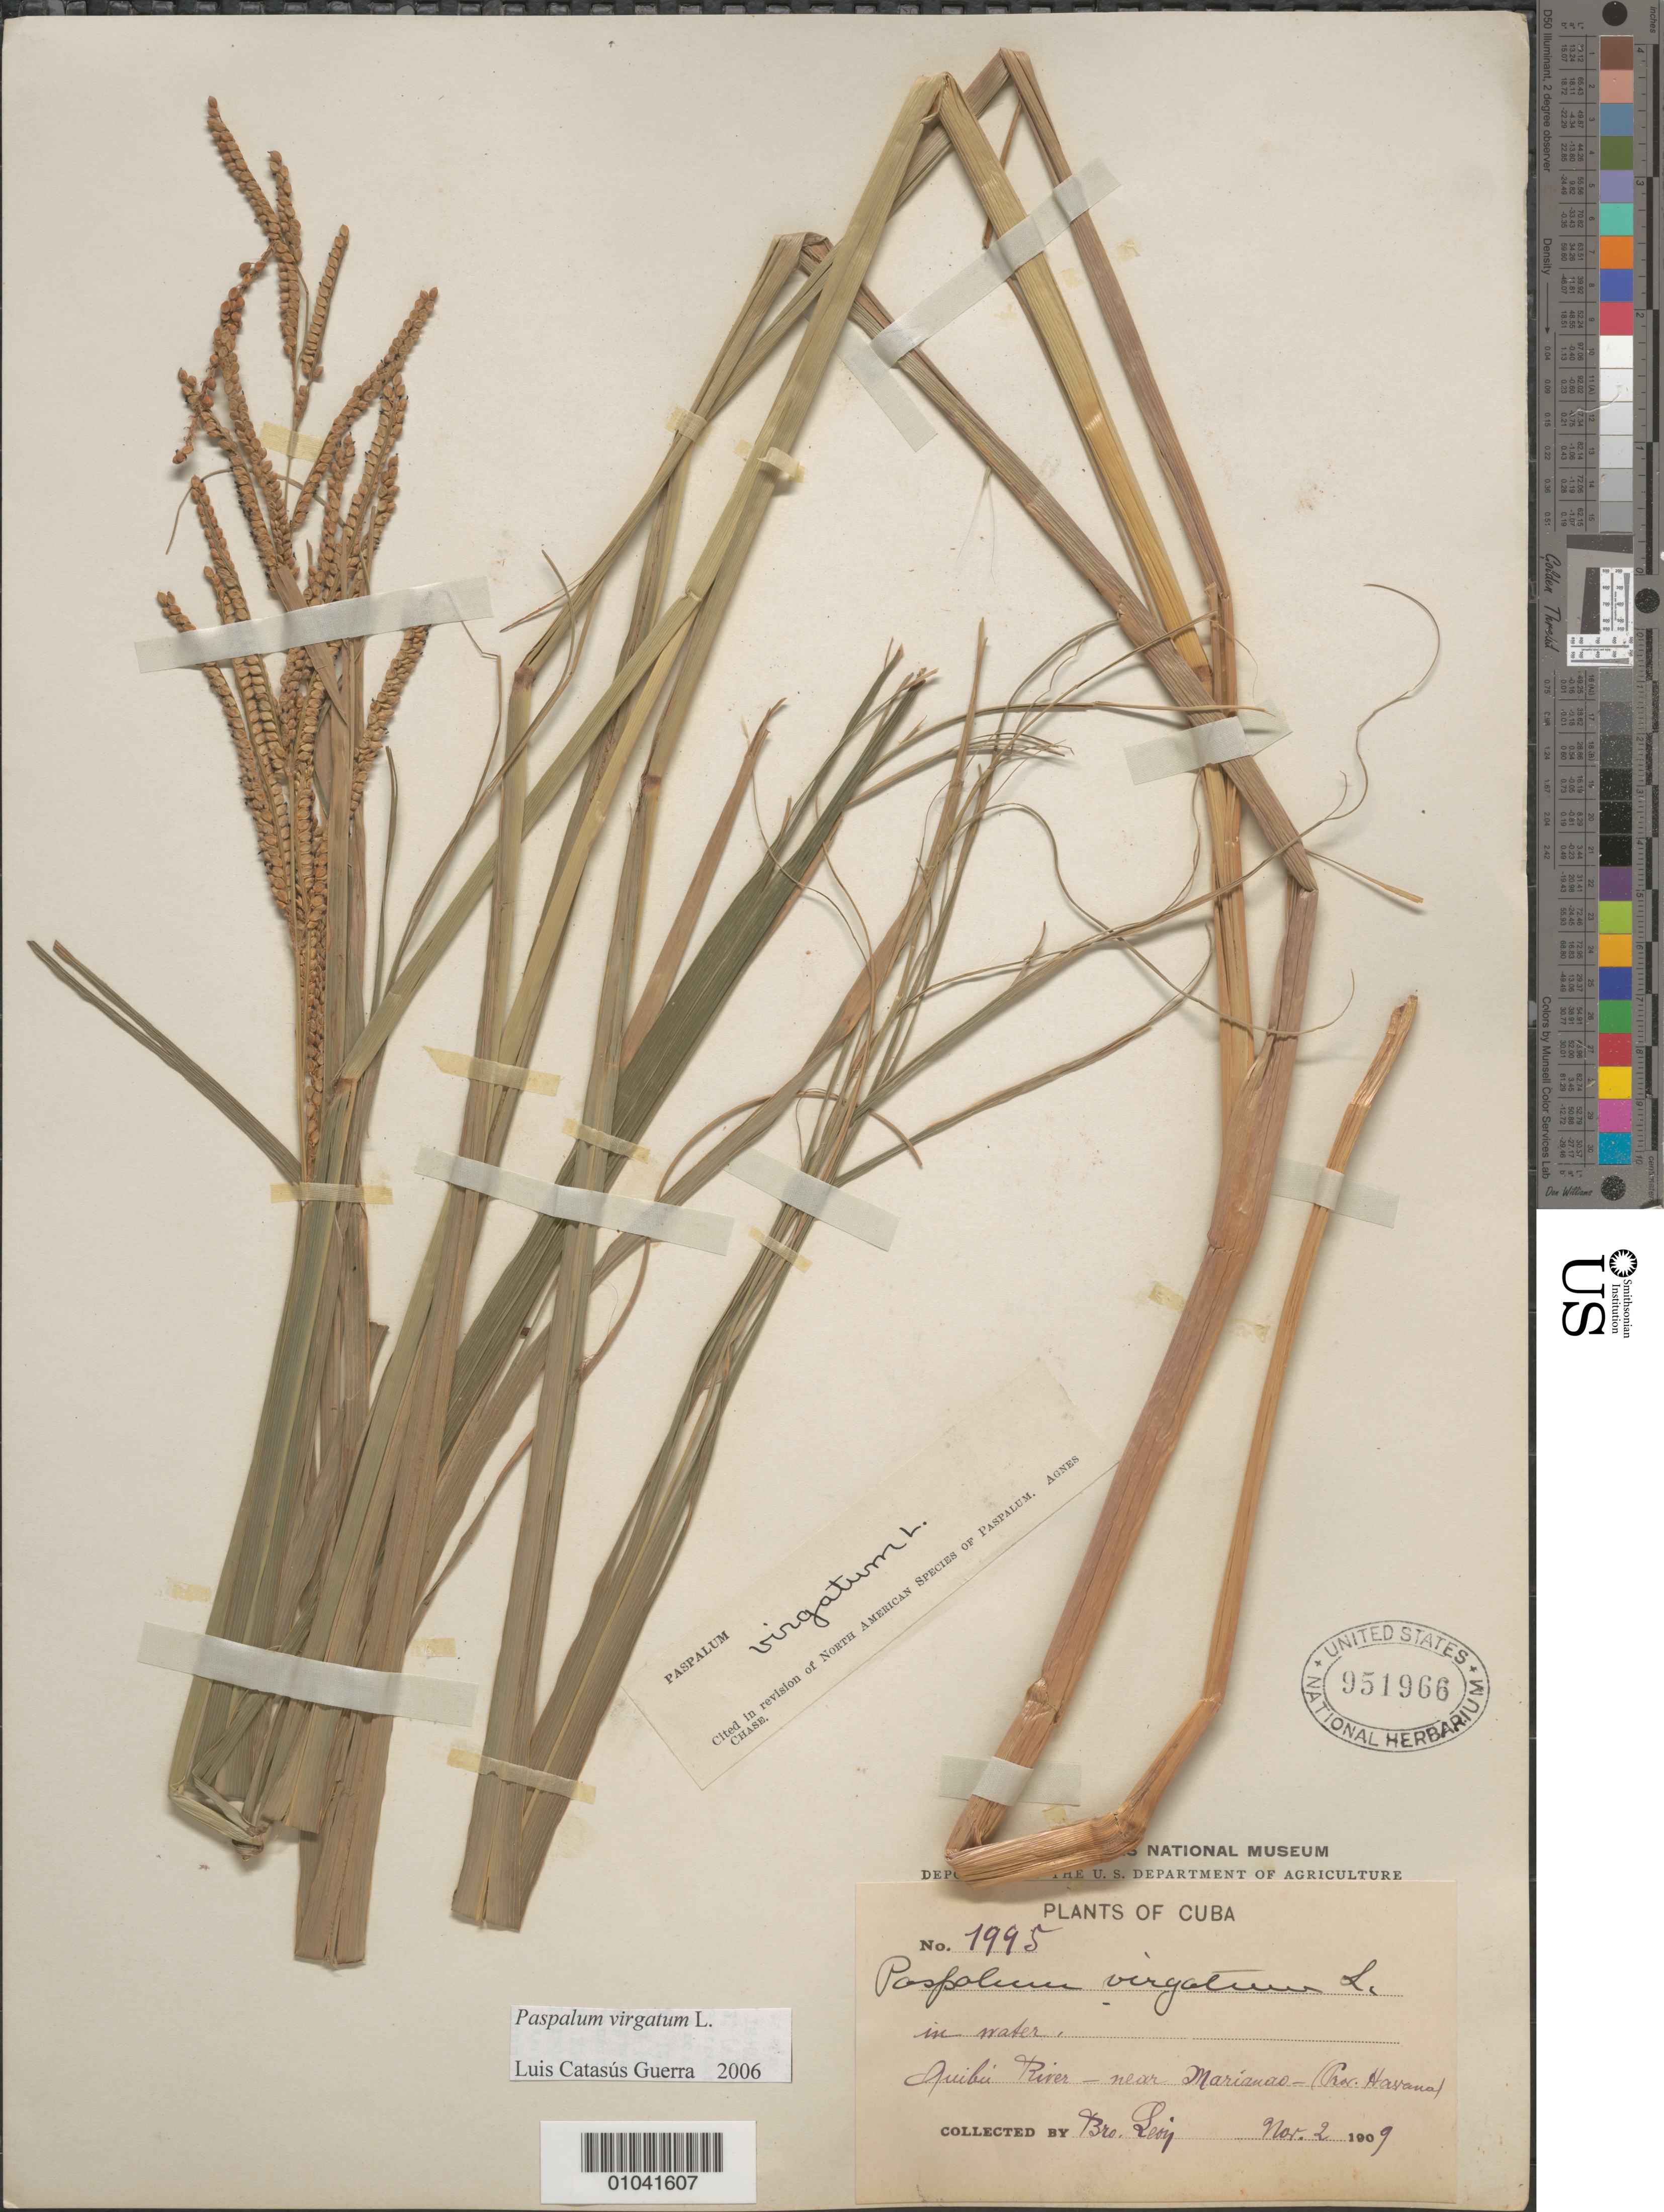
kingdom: Plantae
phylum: Tracheophyta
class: Liliopsida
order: Poales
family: Poaceae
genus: Paspalum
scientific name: Paspalum virgatum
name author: L.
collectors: Bro. León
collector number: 1995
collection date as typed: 02 Nov 1909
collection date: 1909-11-02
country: Cuba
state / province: La Habana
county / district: Municipio Playa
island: Cuba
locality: Playa de Marianao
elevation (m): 65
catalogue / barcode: US 951966